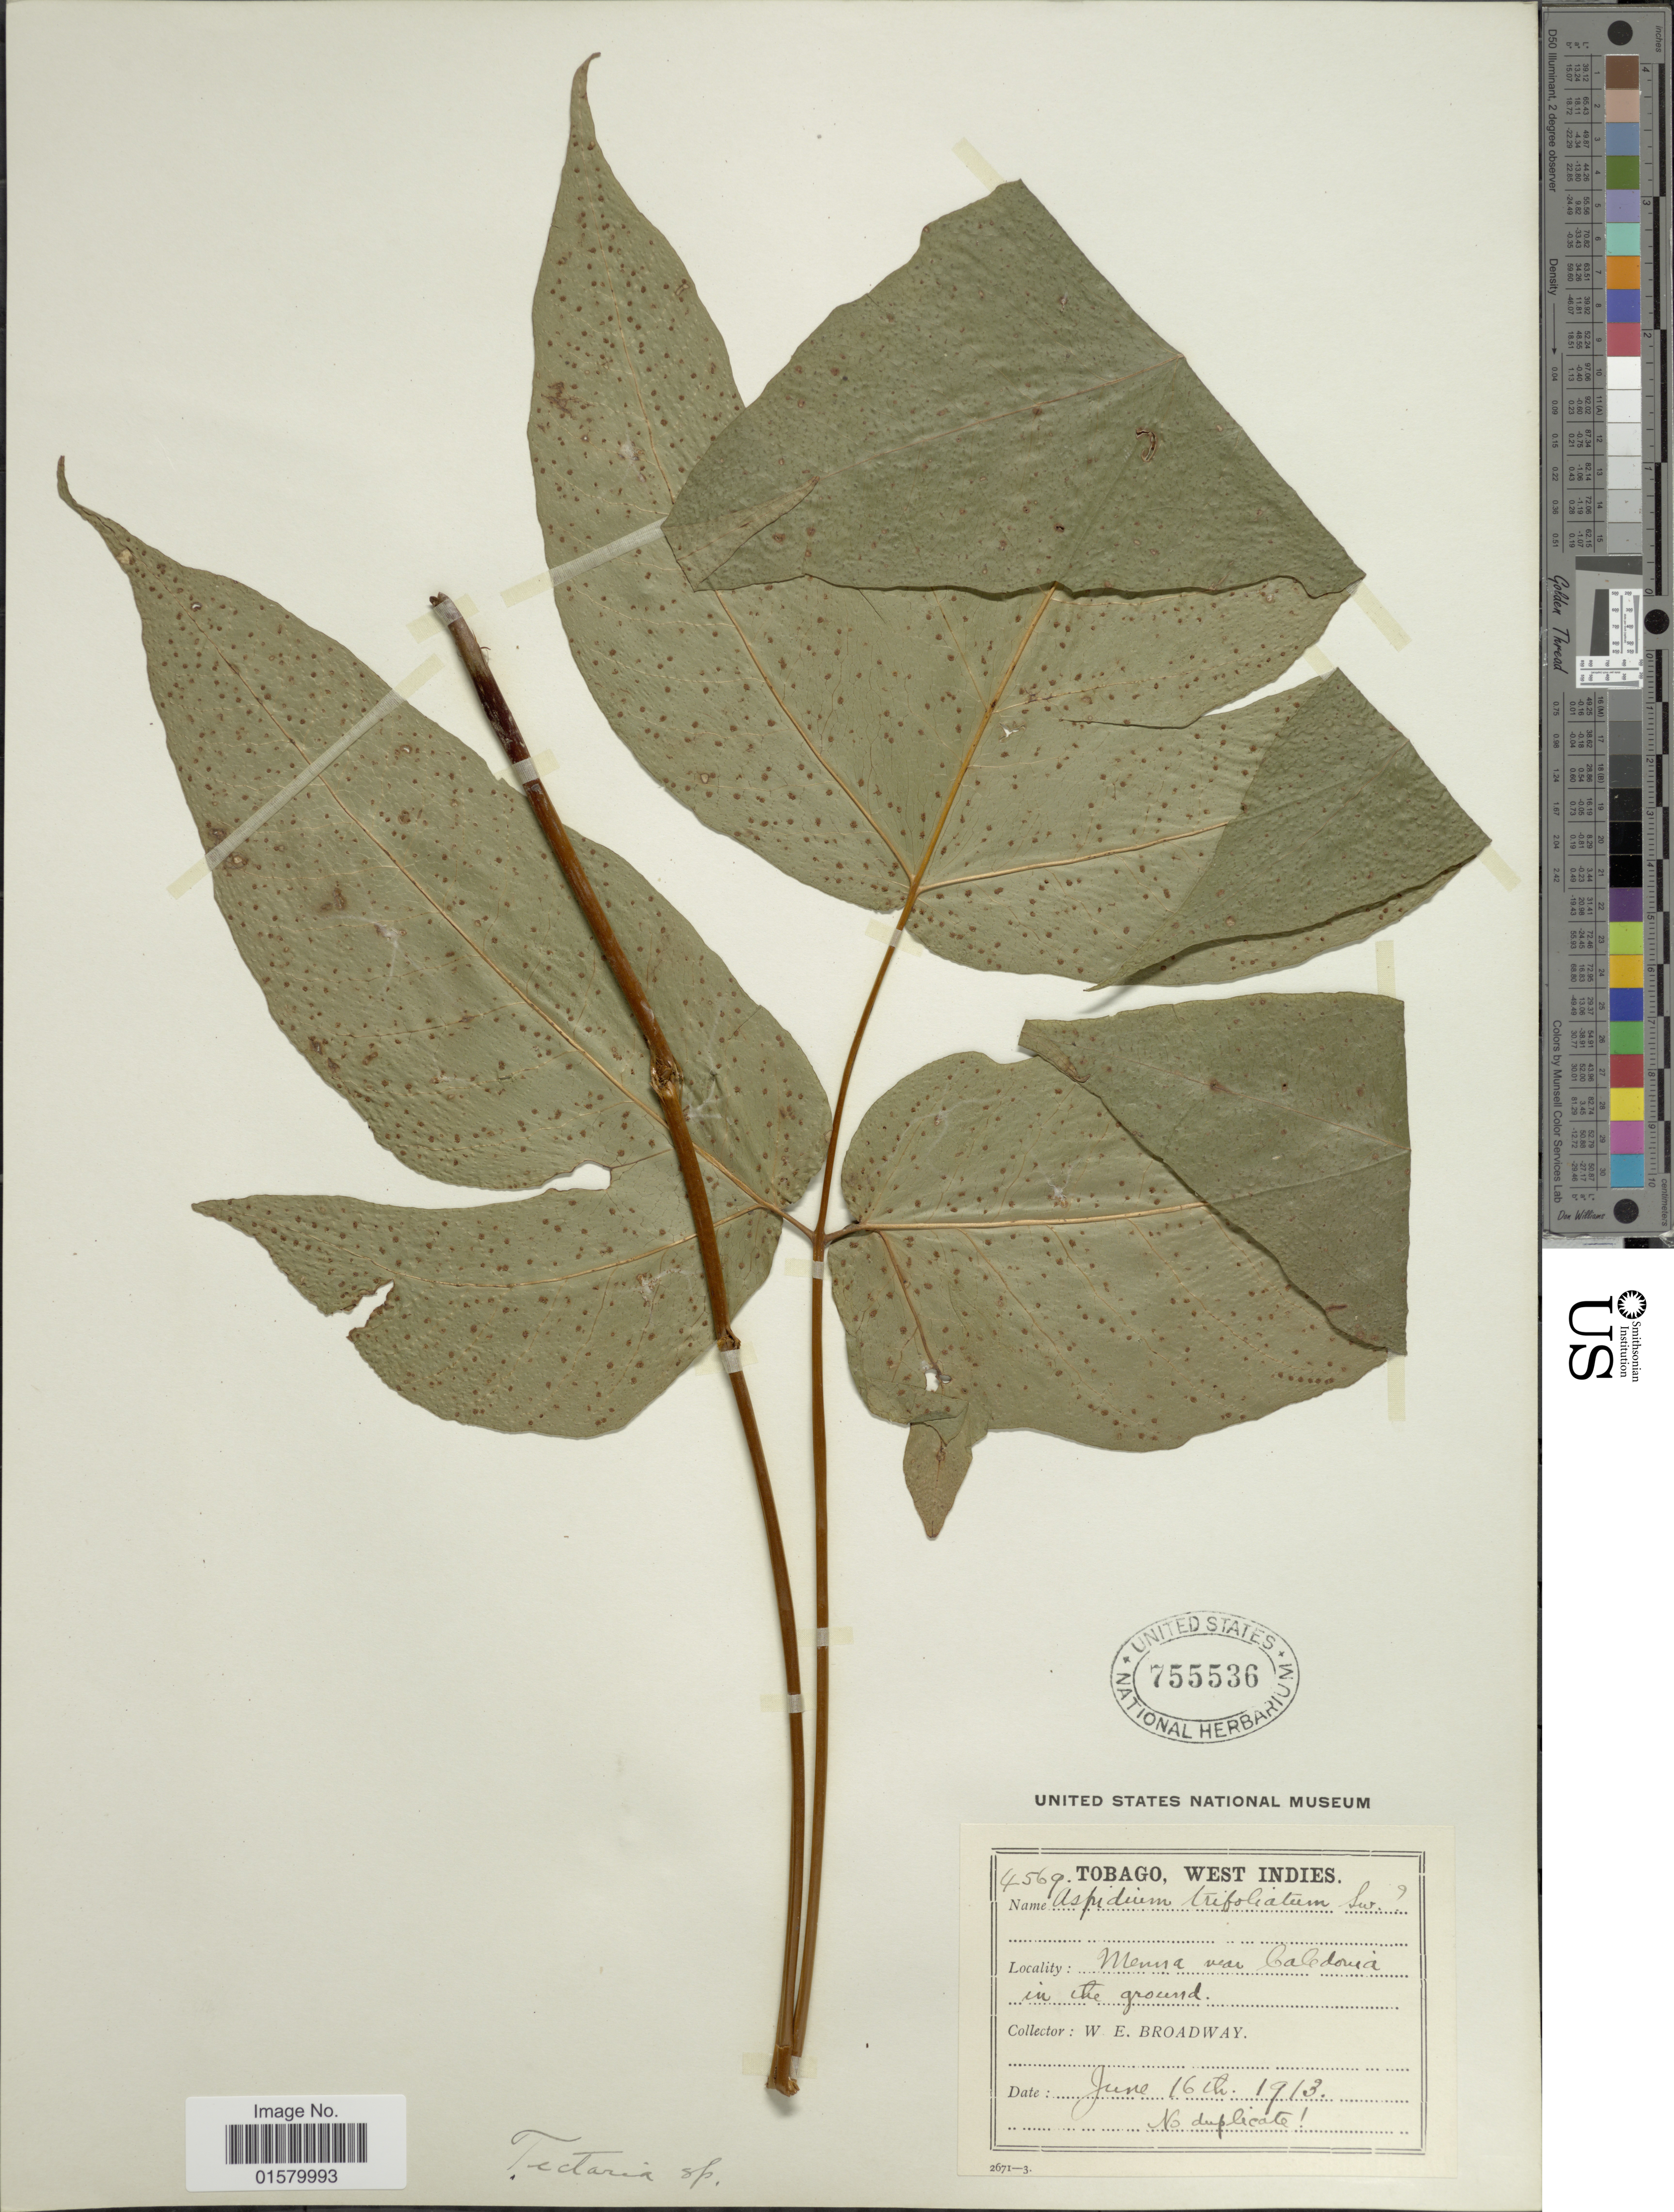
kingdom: Plantae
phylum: Tracheophyta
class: Polypodiopsida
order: Polypodiales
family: Tectariaceae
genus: Tectaria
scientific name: Tectaria trifoliata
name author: (L.) Cav.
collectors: W. E. Broadway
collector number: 4569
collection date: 1913-06-16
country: Trinidad and Tobago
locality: Tobago, West Indies, Mena near Caledonia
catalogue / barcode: US 755536